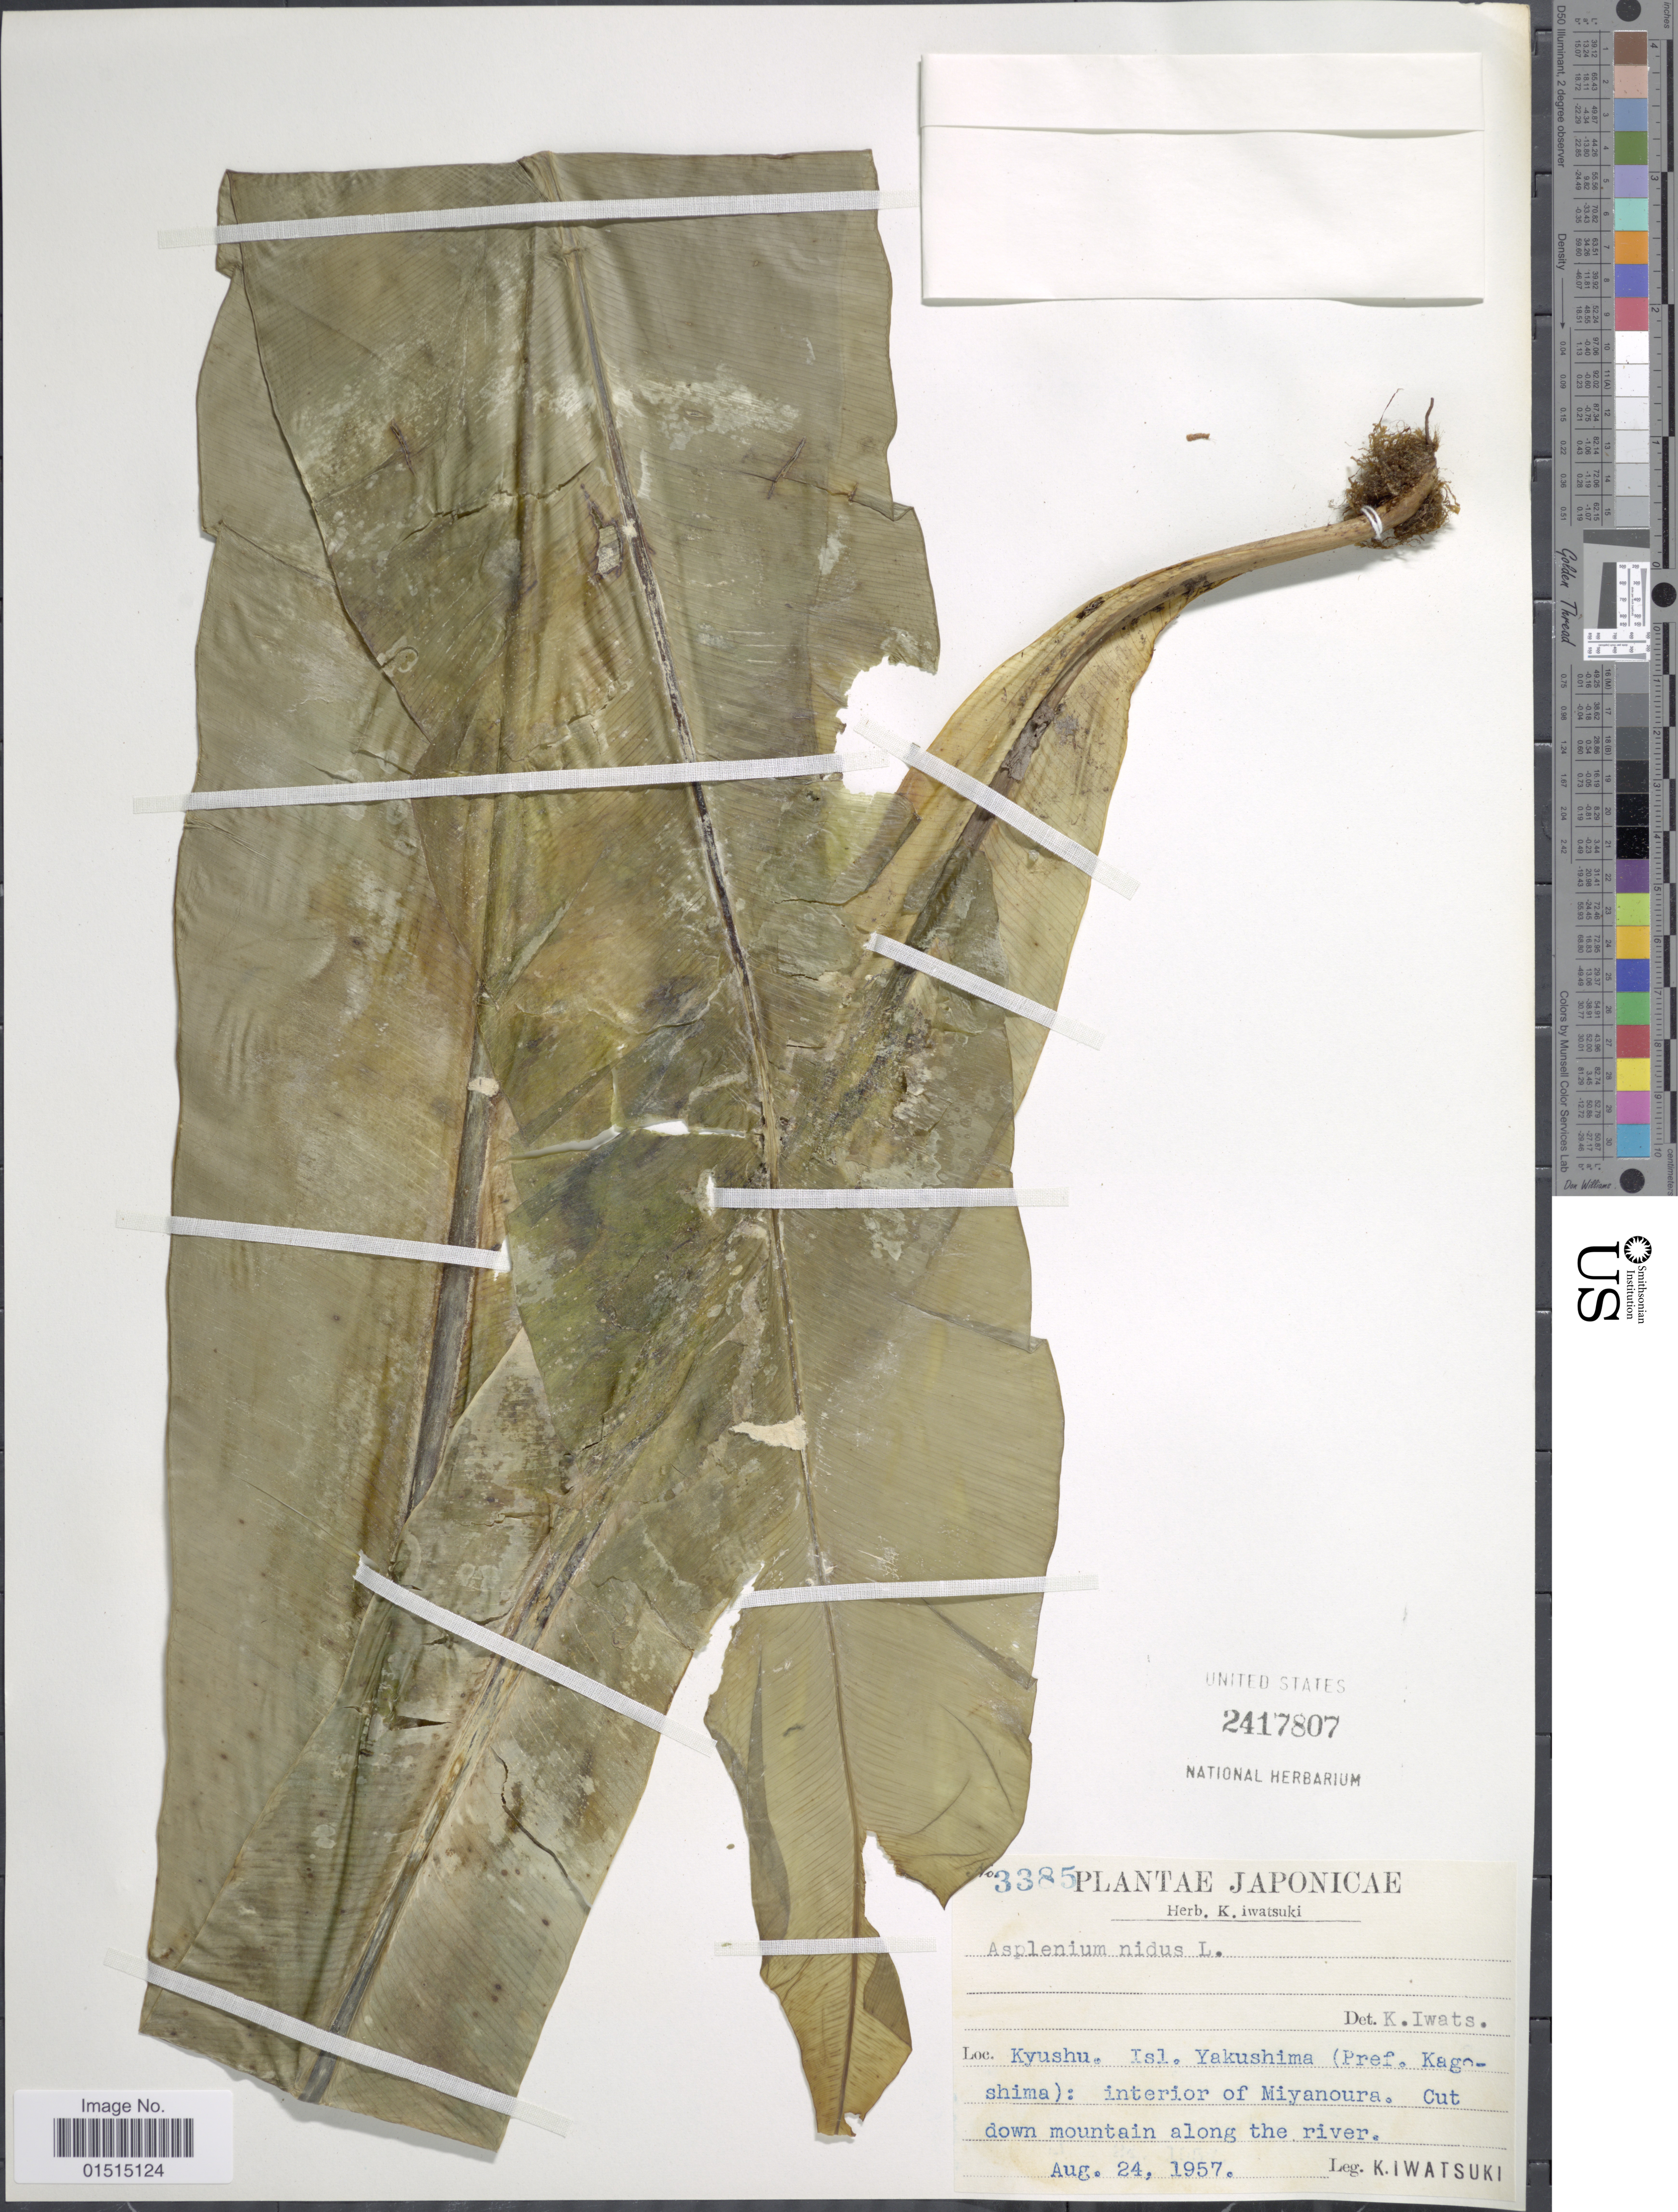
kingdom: Plantae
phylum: Tracheophyta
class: Polypodiopsida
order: Polypodiales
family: Aspleniaceae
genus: Asplenium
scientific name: Asplenium nidus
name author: L.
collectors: K. Iwatsuki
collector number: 3385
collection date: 1957-08-24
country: Japan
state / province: Kagosima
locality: Kyushu. Isl. Yakushima (Pref. Kagoshima): Interior of Miyanoura. cut down mountain along the river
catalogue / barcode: US 2417807